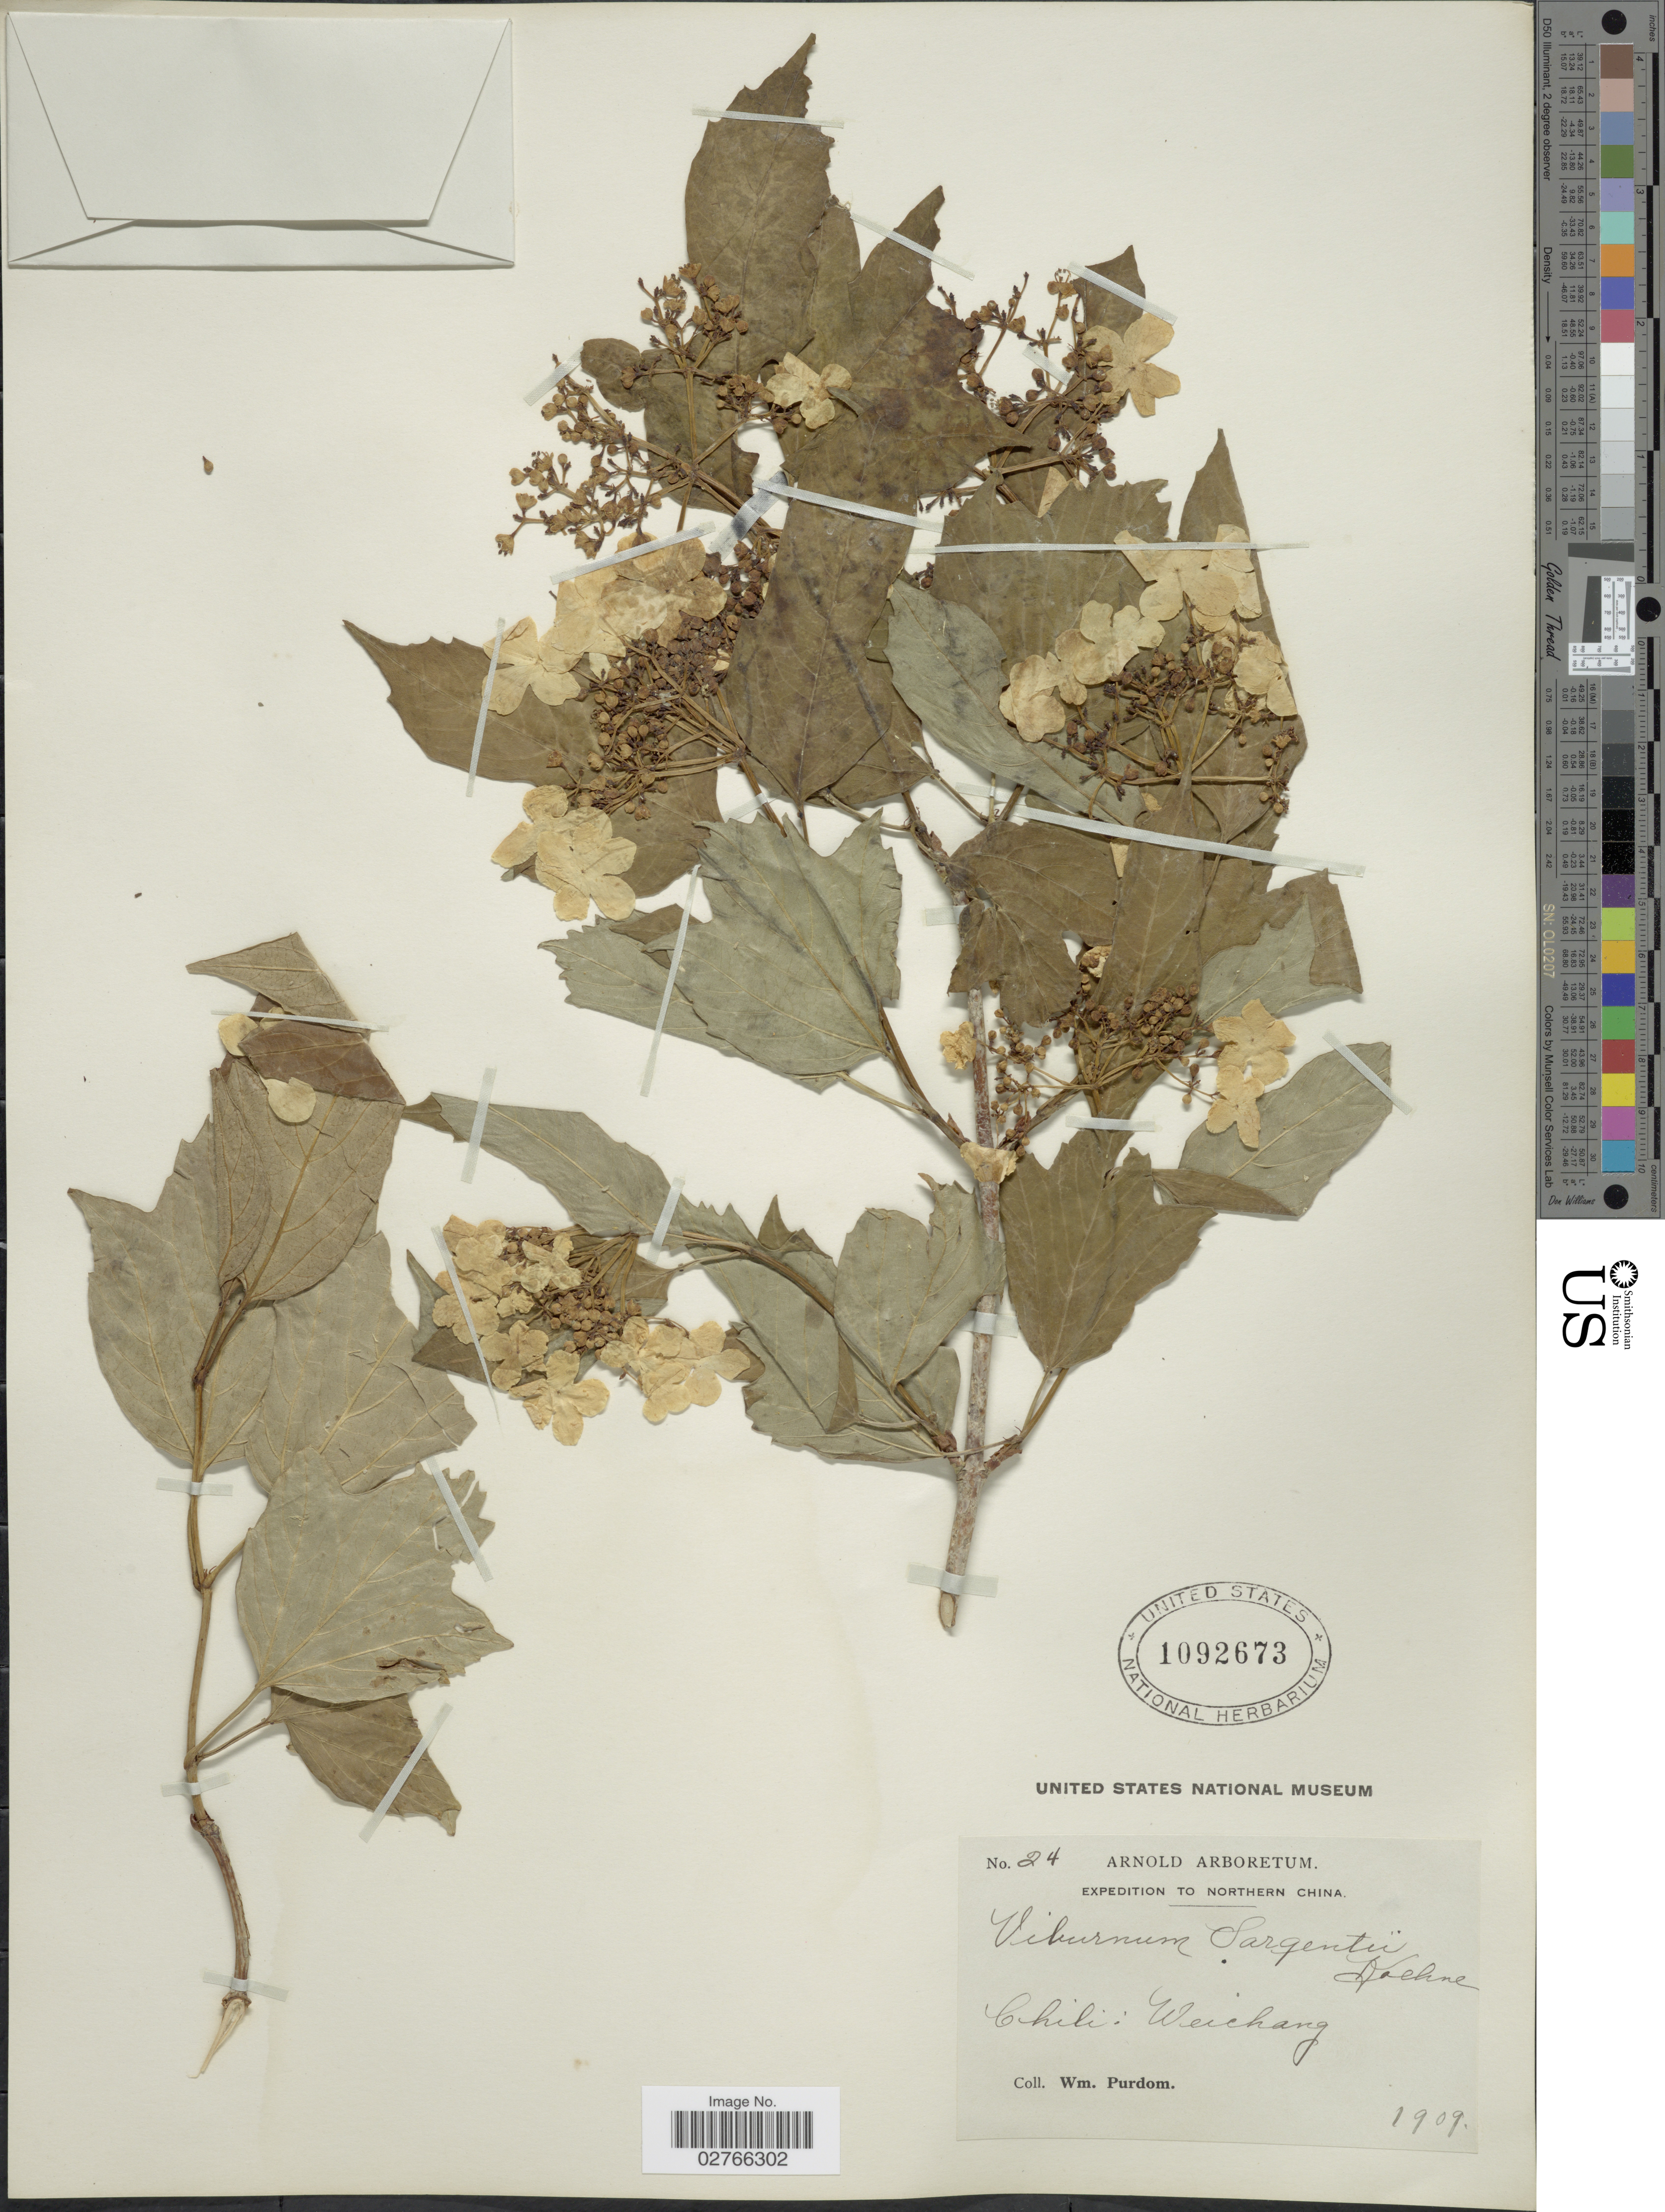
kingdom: Plantae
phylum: Tracheophyta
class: Magnoliopsida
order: Dipsacales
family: Viburnaceae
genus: Viburnum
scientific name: Viburnum opulus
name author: L.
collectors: W. Purdom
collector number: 24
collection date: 1909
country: China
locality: Northern China, Chili: Weichang.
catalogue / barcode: US 1092673